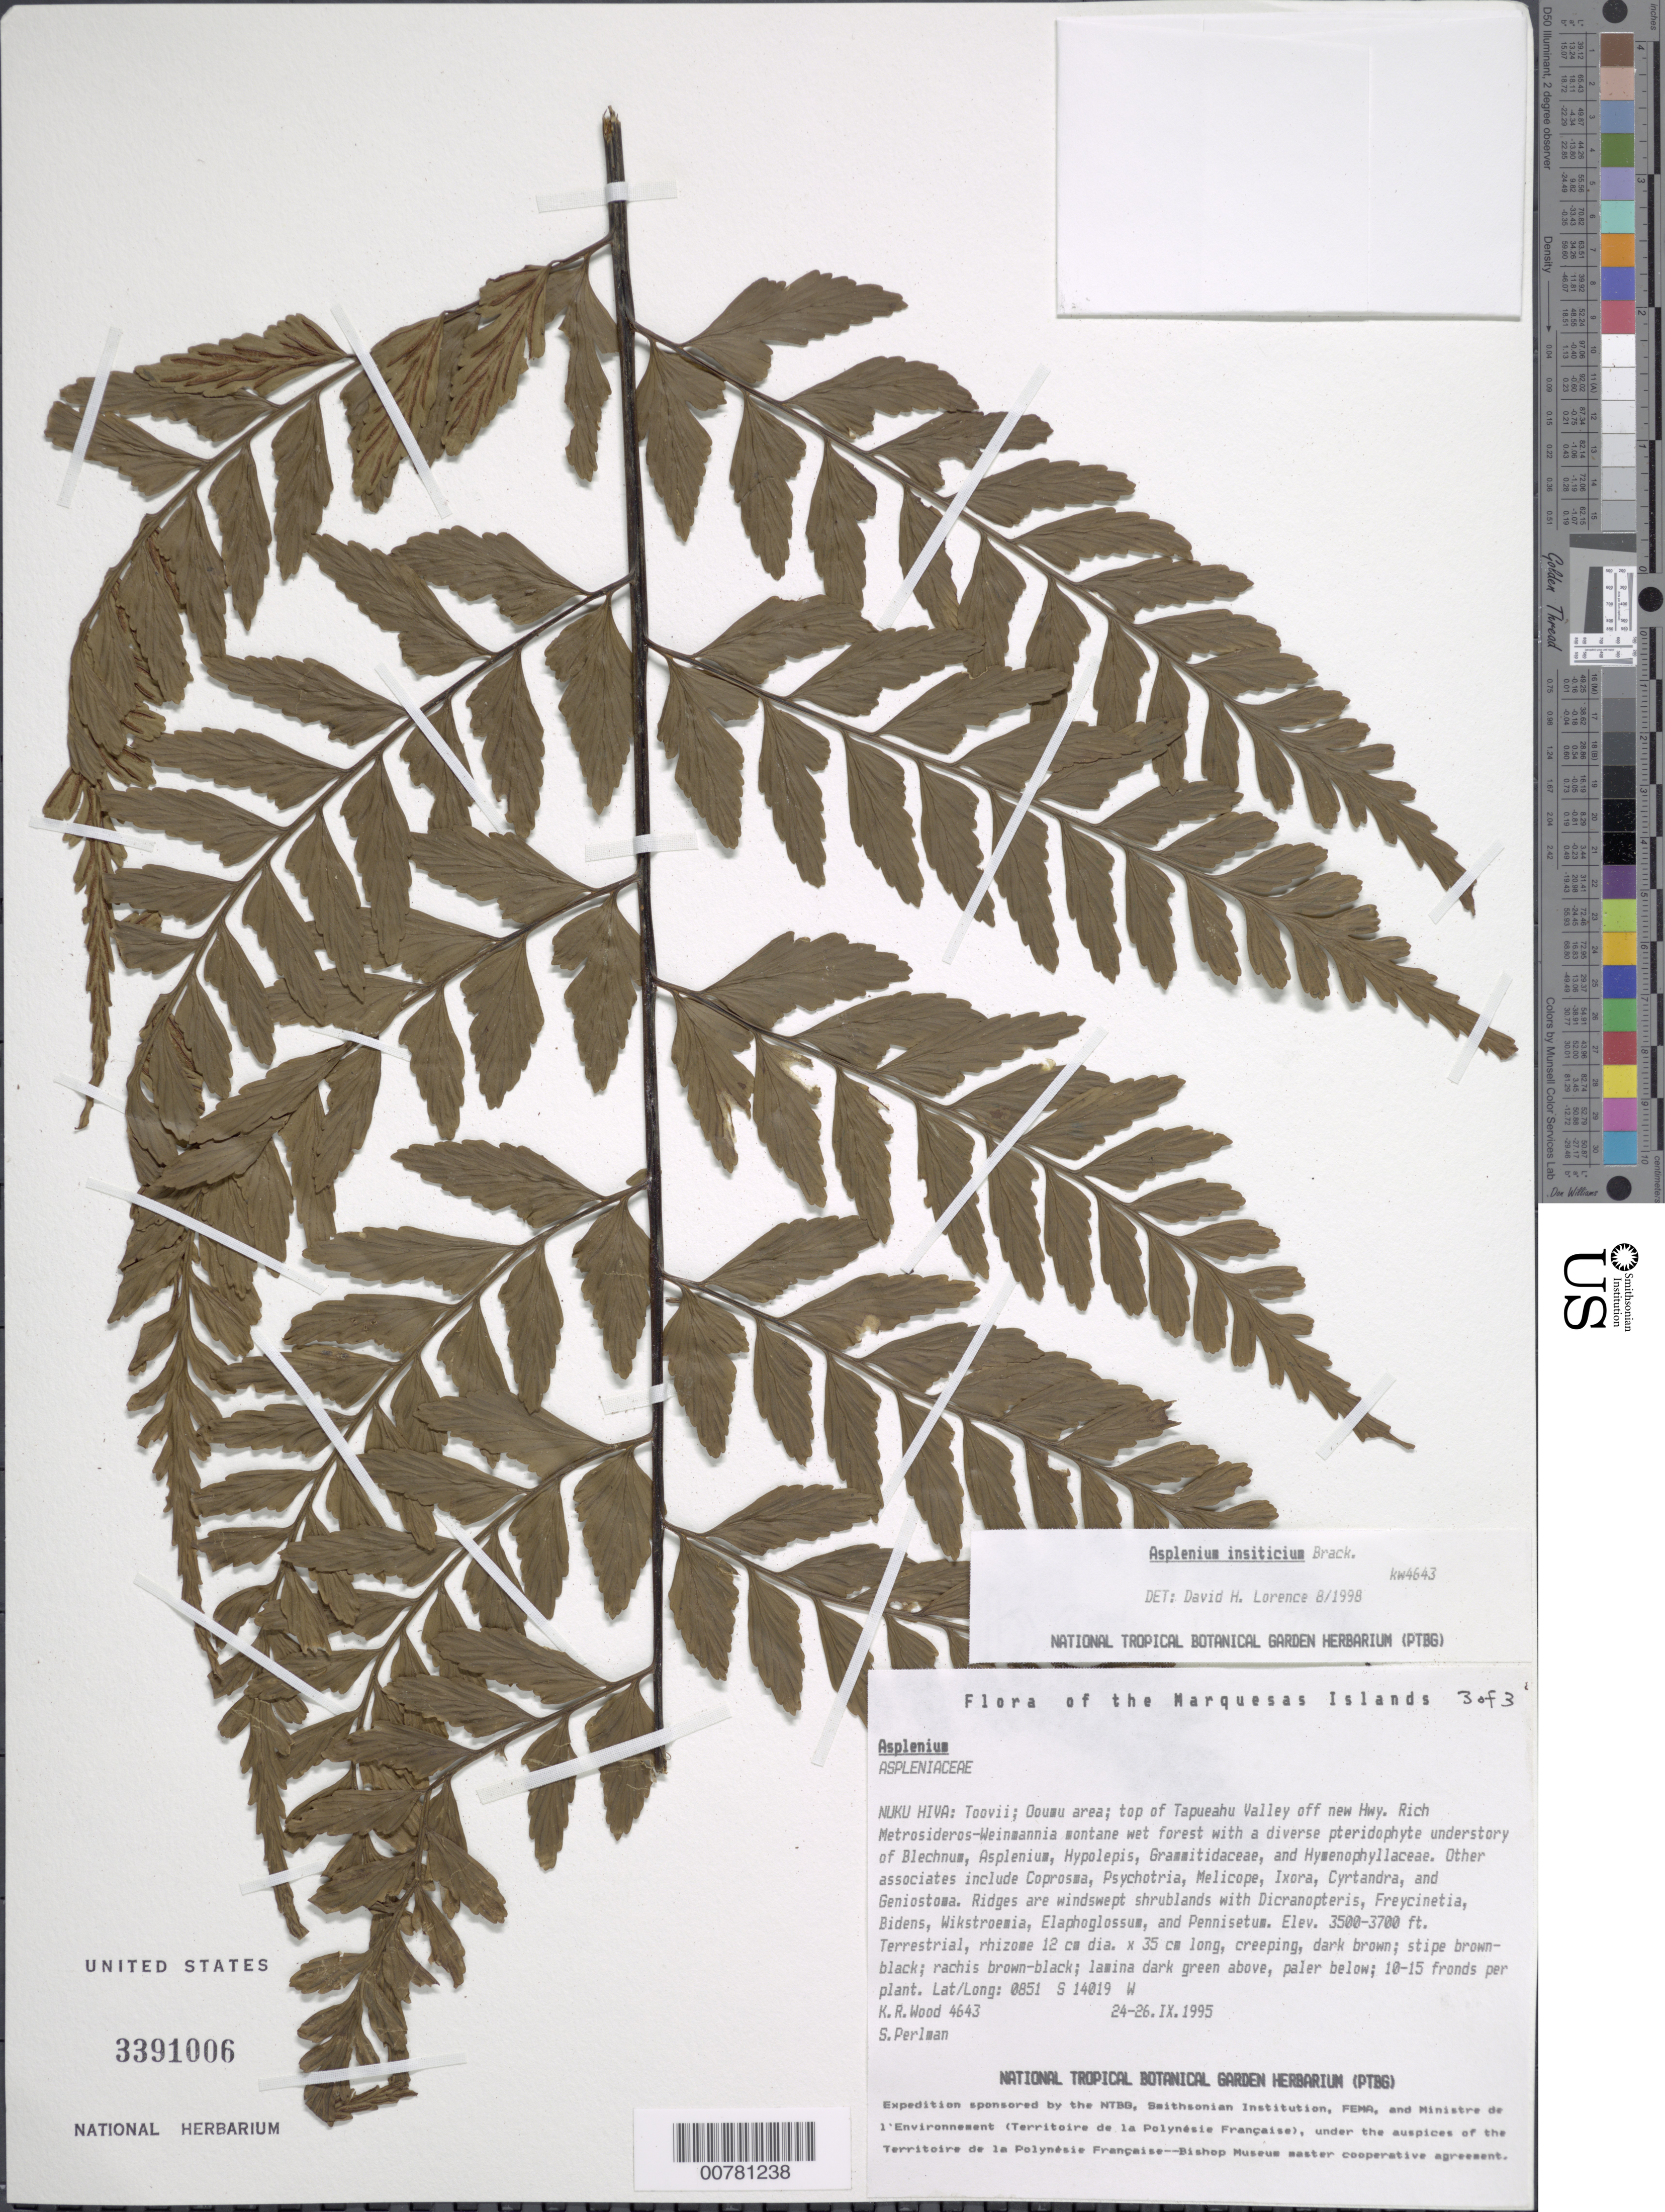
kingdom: Plantae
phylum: Tracheophyta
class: Polypodiopsida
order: Polypodiales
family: Aspleniaceae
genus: Asplenium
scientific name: Asplenium insiticium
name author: Brack. in Wilkes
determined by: Lorence, David H., (PTBG), National Tropical Botanical Garden (UNITED STATES)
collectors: K. R. Wood & S. P. Perlman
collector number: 4643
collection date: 1995-09-24/1995-09-26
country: French Polynesia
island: Nuku Hiva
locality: Toovii, Ooumu area, top of Tapueahu Valley off new hwy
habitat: Rich Metrosideros - Weinmannia montane wet forests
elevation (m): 1067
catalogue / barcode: US 3391006